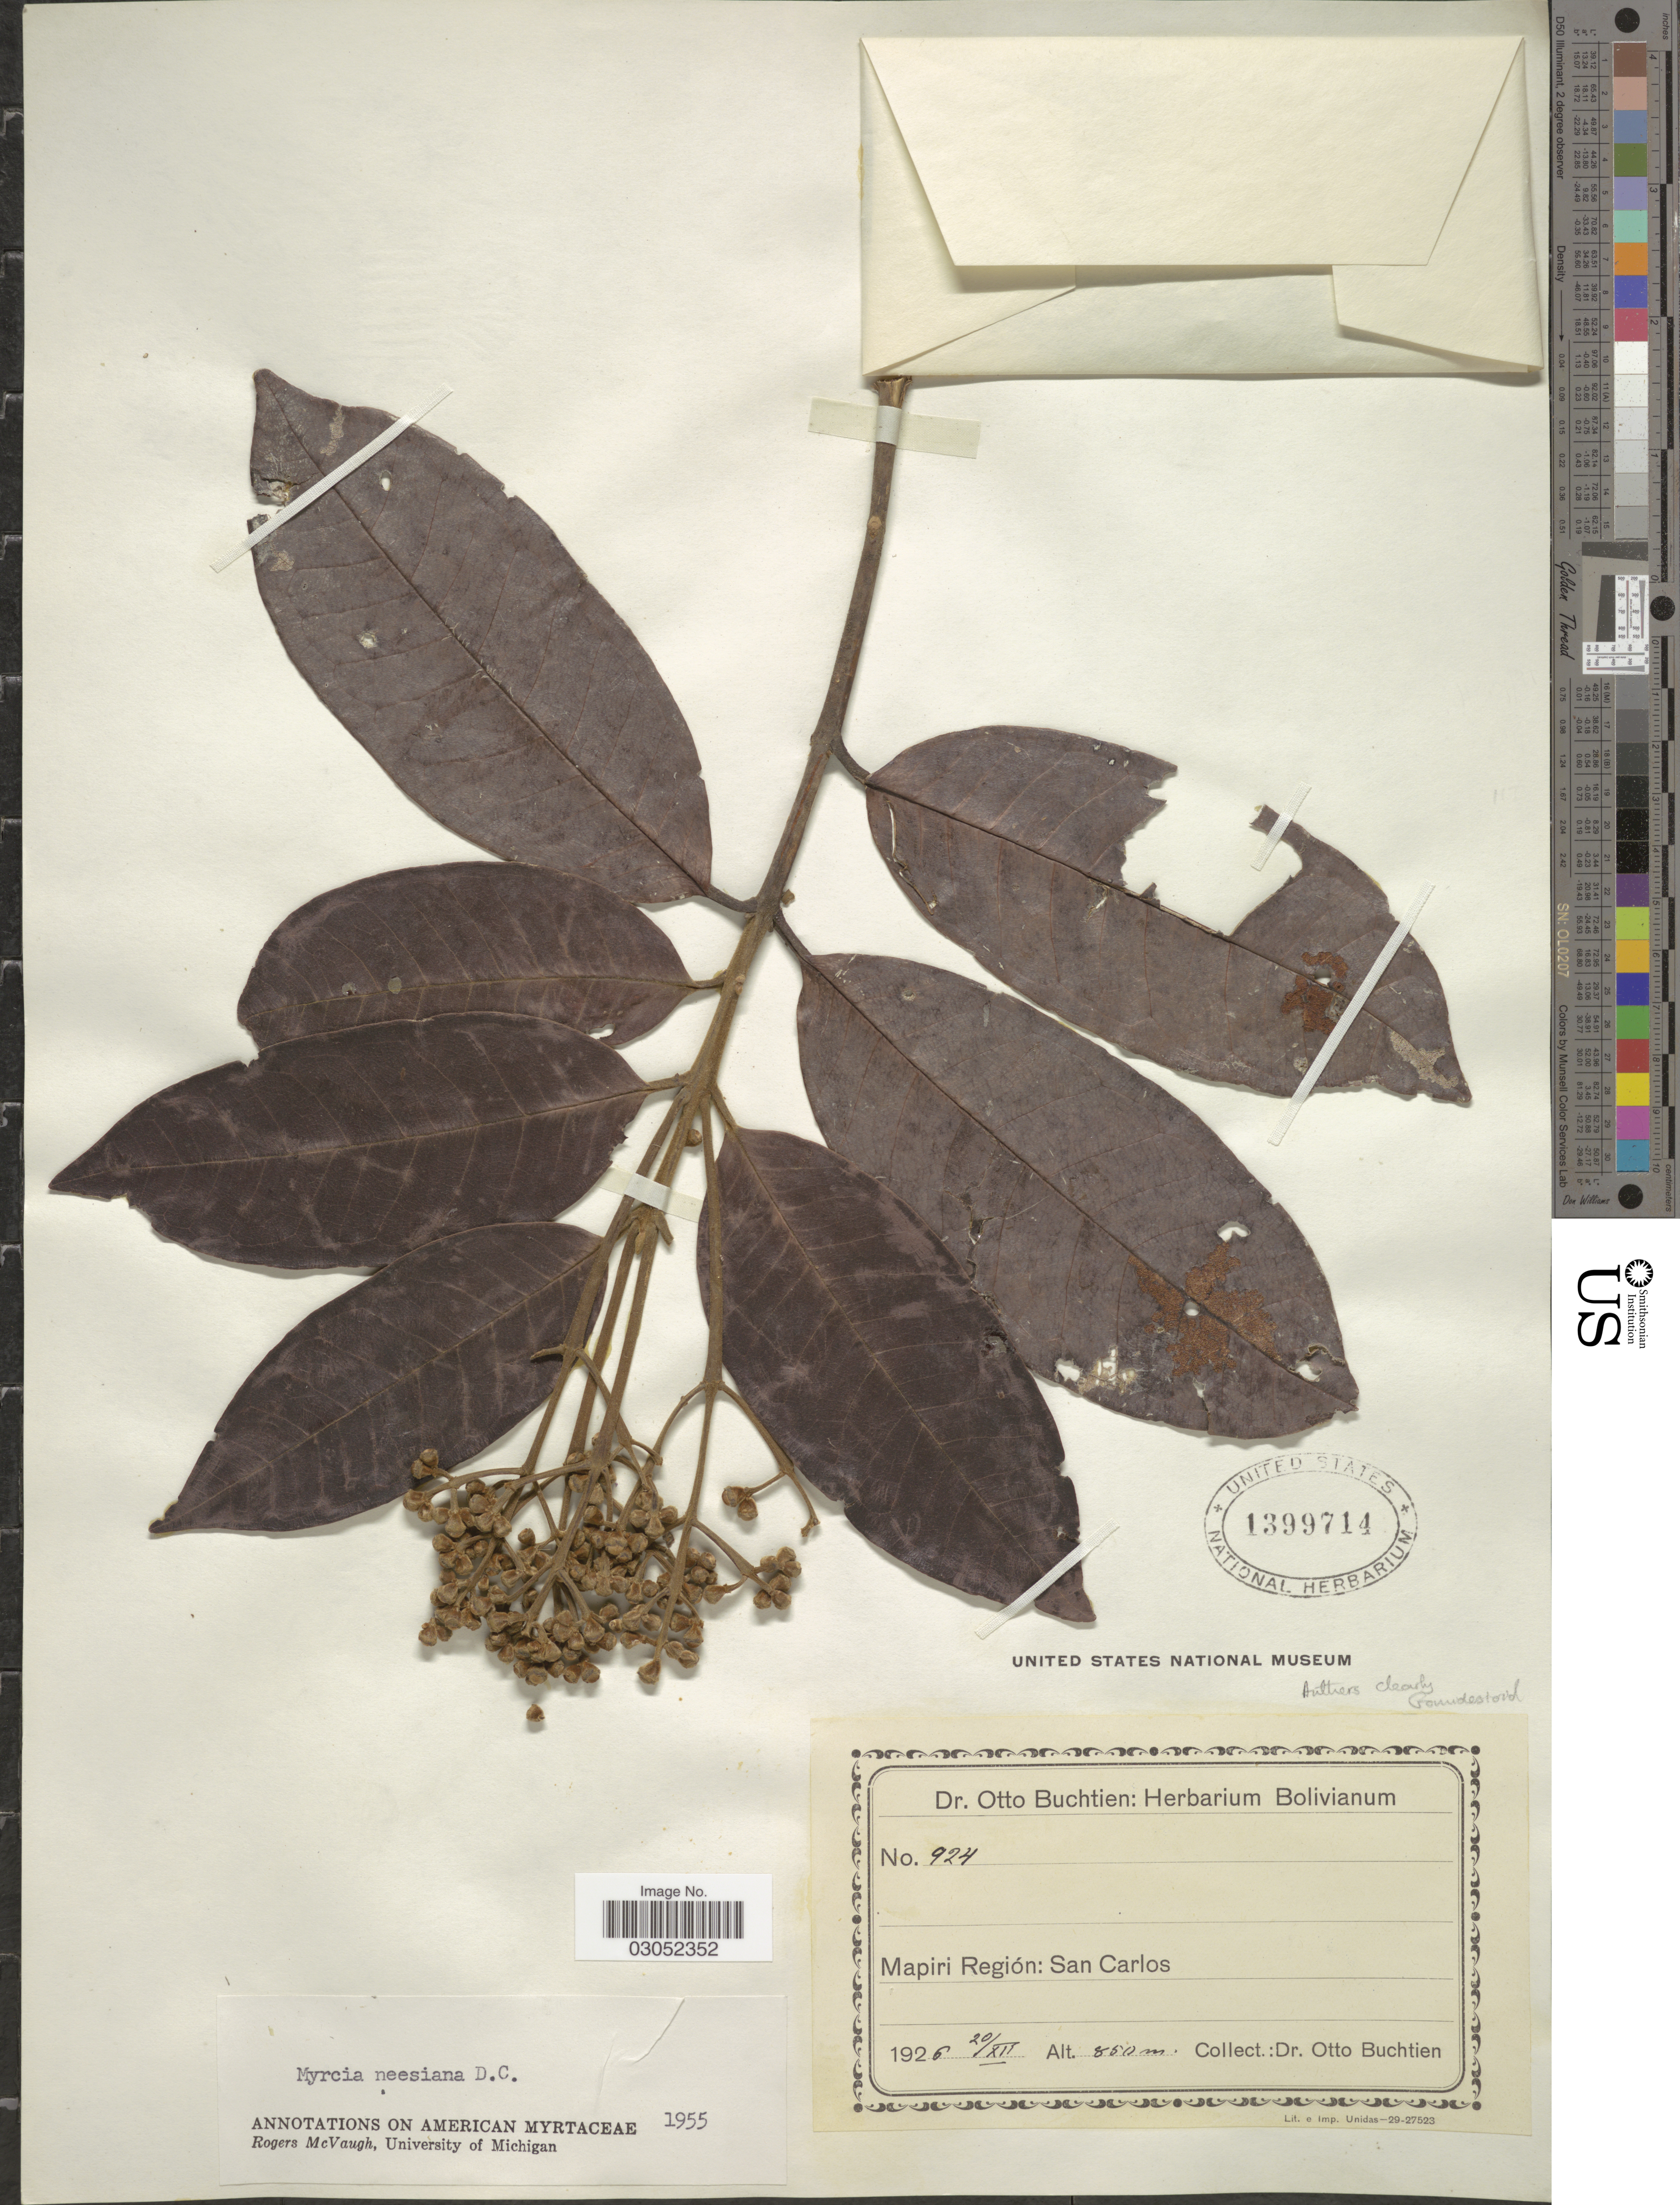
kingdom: Plantae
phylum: Tracheophyta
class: Magnoliopsida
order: Myrtales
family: Myrtaceae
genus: Myrcia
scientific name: Myrcia neesiana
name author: DC.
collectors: O. Buchtien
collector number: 924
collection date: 1926-12-20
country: Bolivia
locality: Mapiri Región: San Carlos.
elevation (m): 850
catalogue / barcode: US 1399714